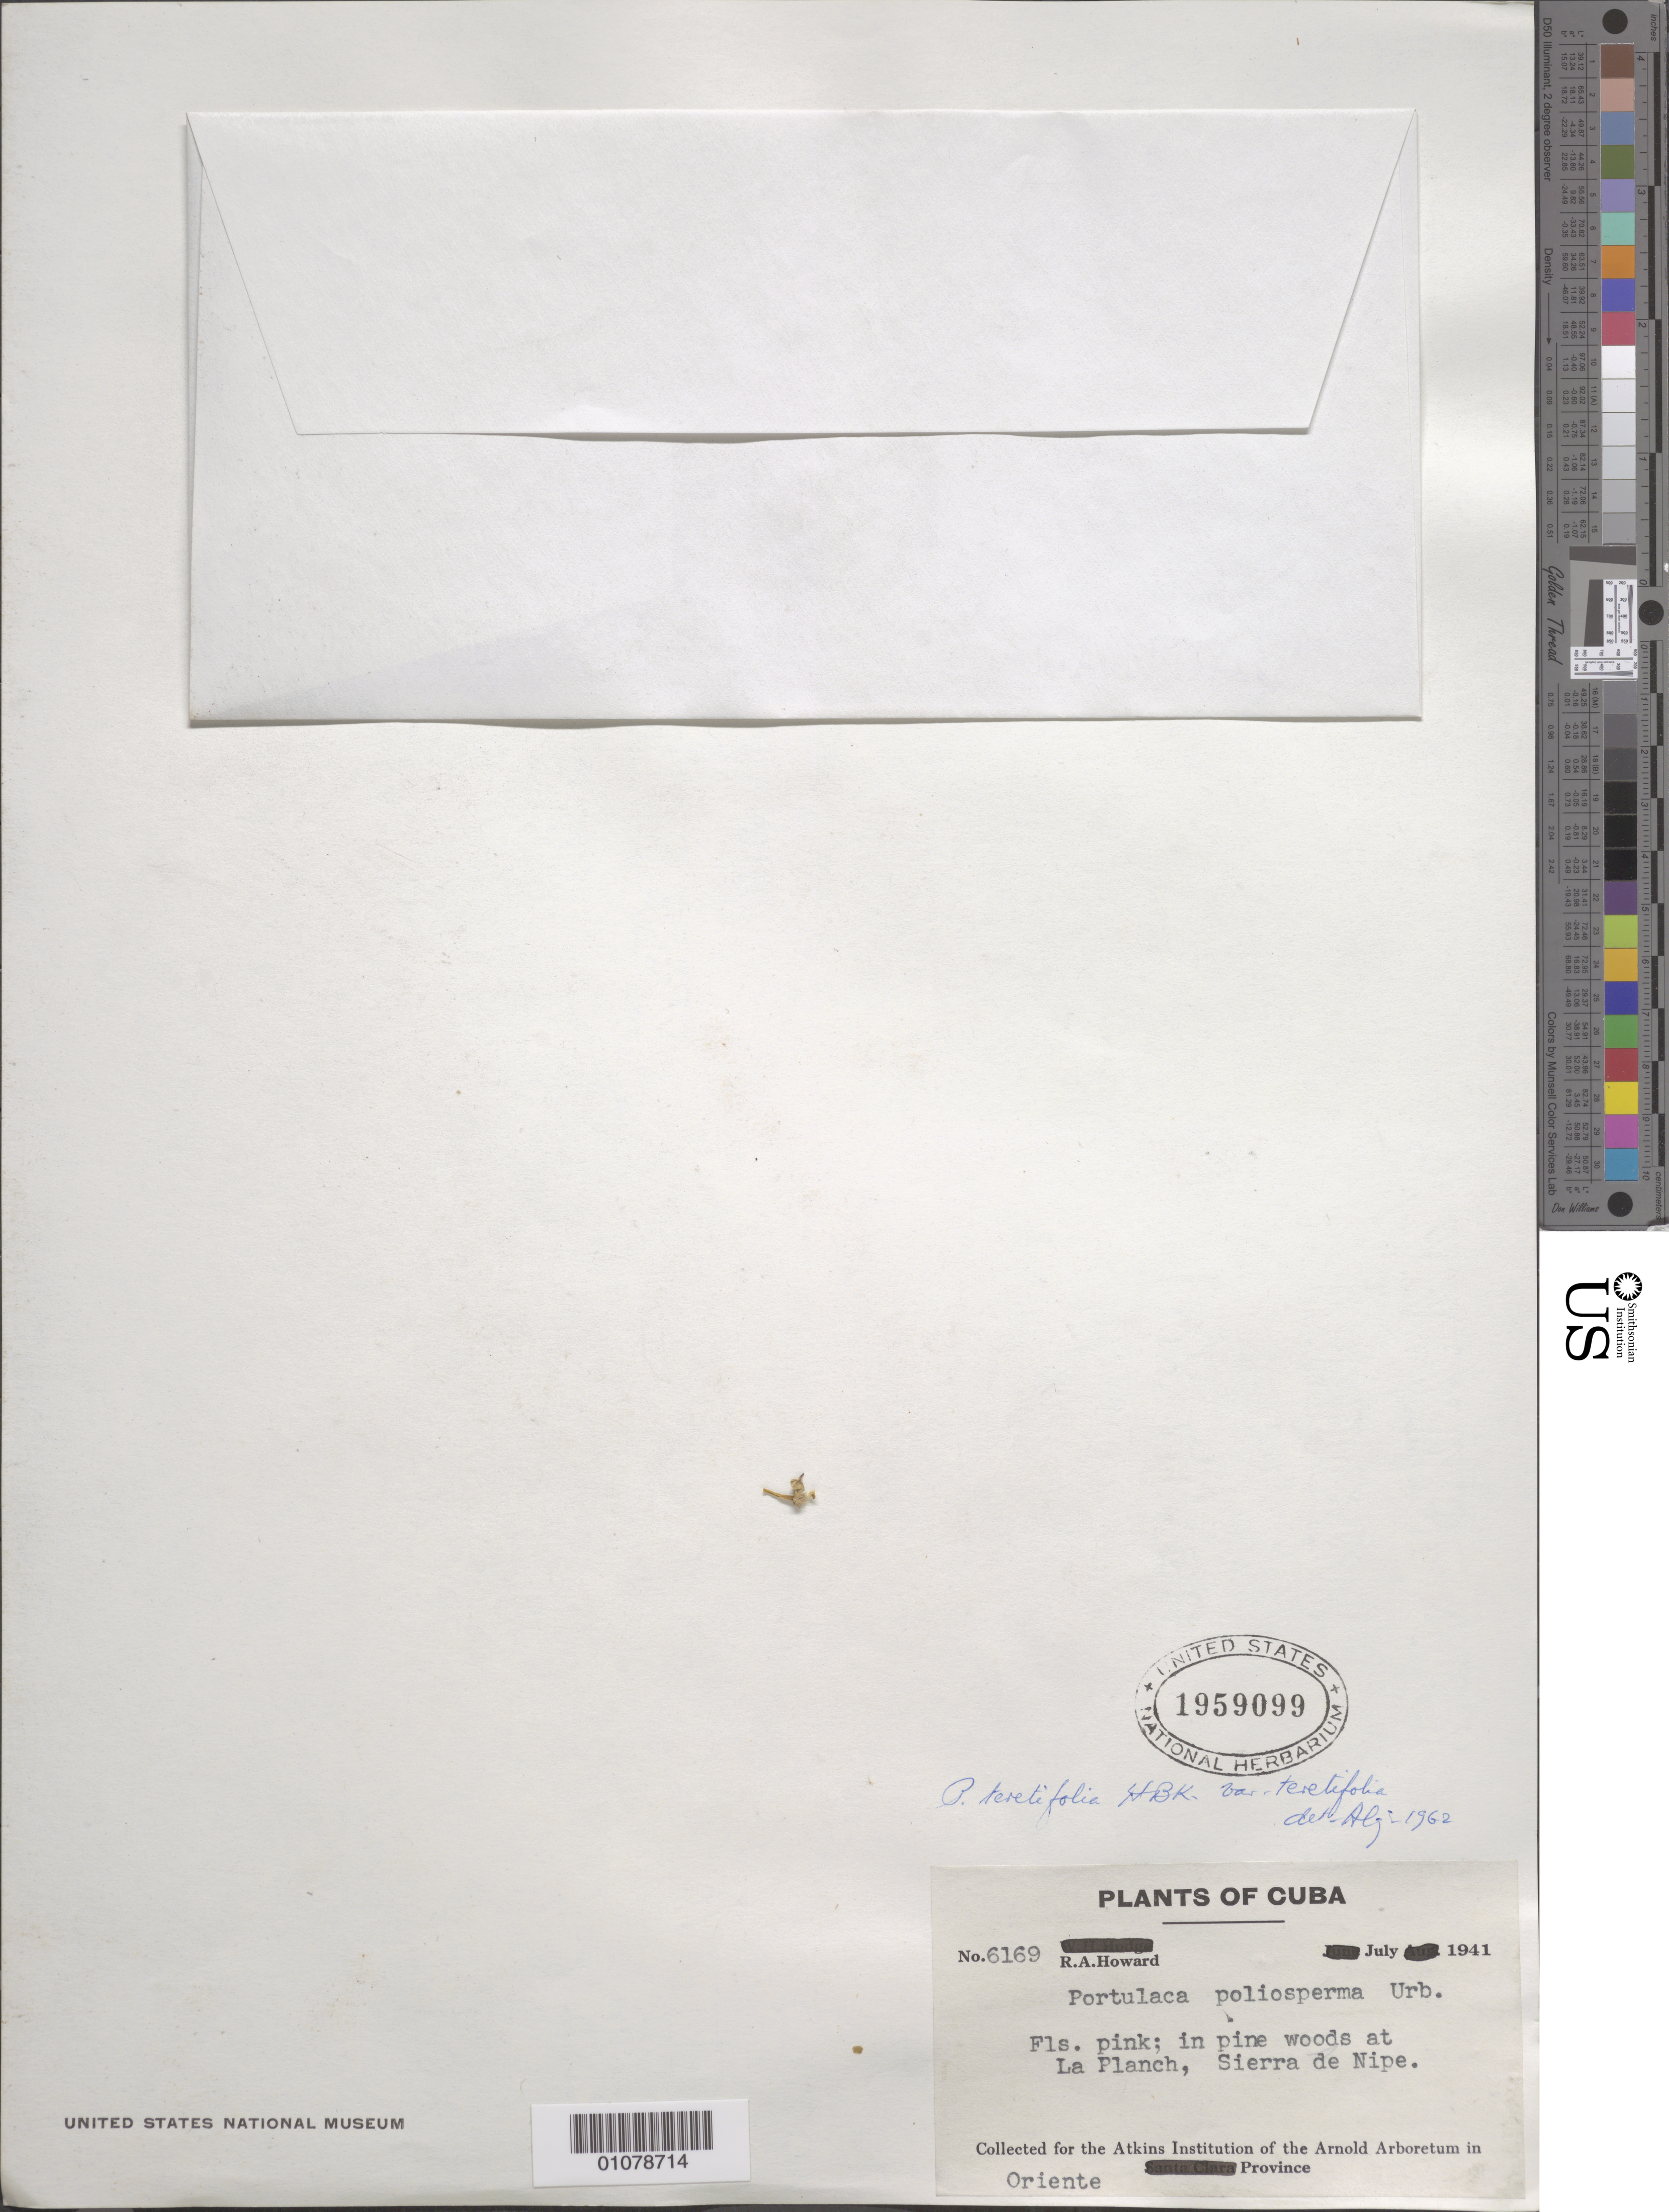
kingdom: Plantae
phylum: Tracheophyta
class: Magnoliopsida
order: Caryophyllales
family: Portulacaceae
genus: Portulaca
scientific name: Portulaca teretifolia subsp. teretifolia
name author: Kunth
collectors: R. A. Howard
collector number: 6169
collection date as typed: Jul 1941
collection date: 1941-07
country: Cuba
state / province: Guantánamo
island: Cuba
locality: Oriente, Sierra de Nipe, La Planch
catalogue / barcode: US 1959099